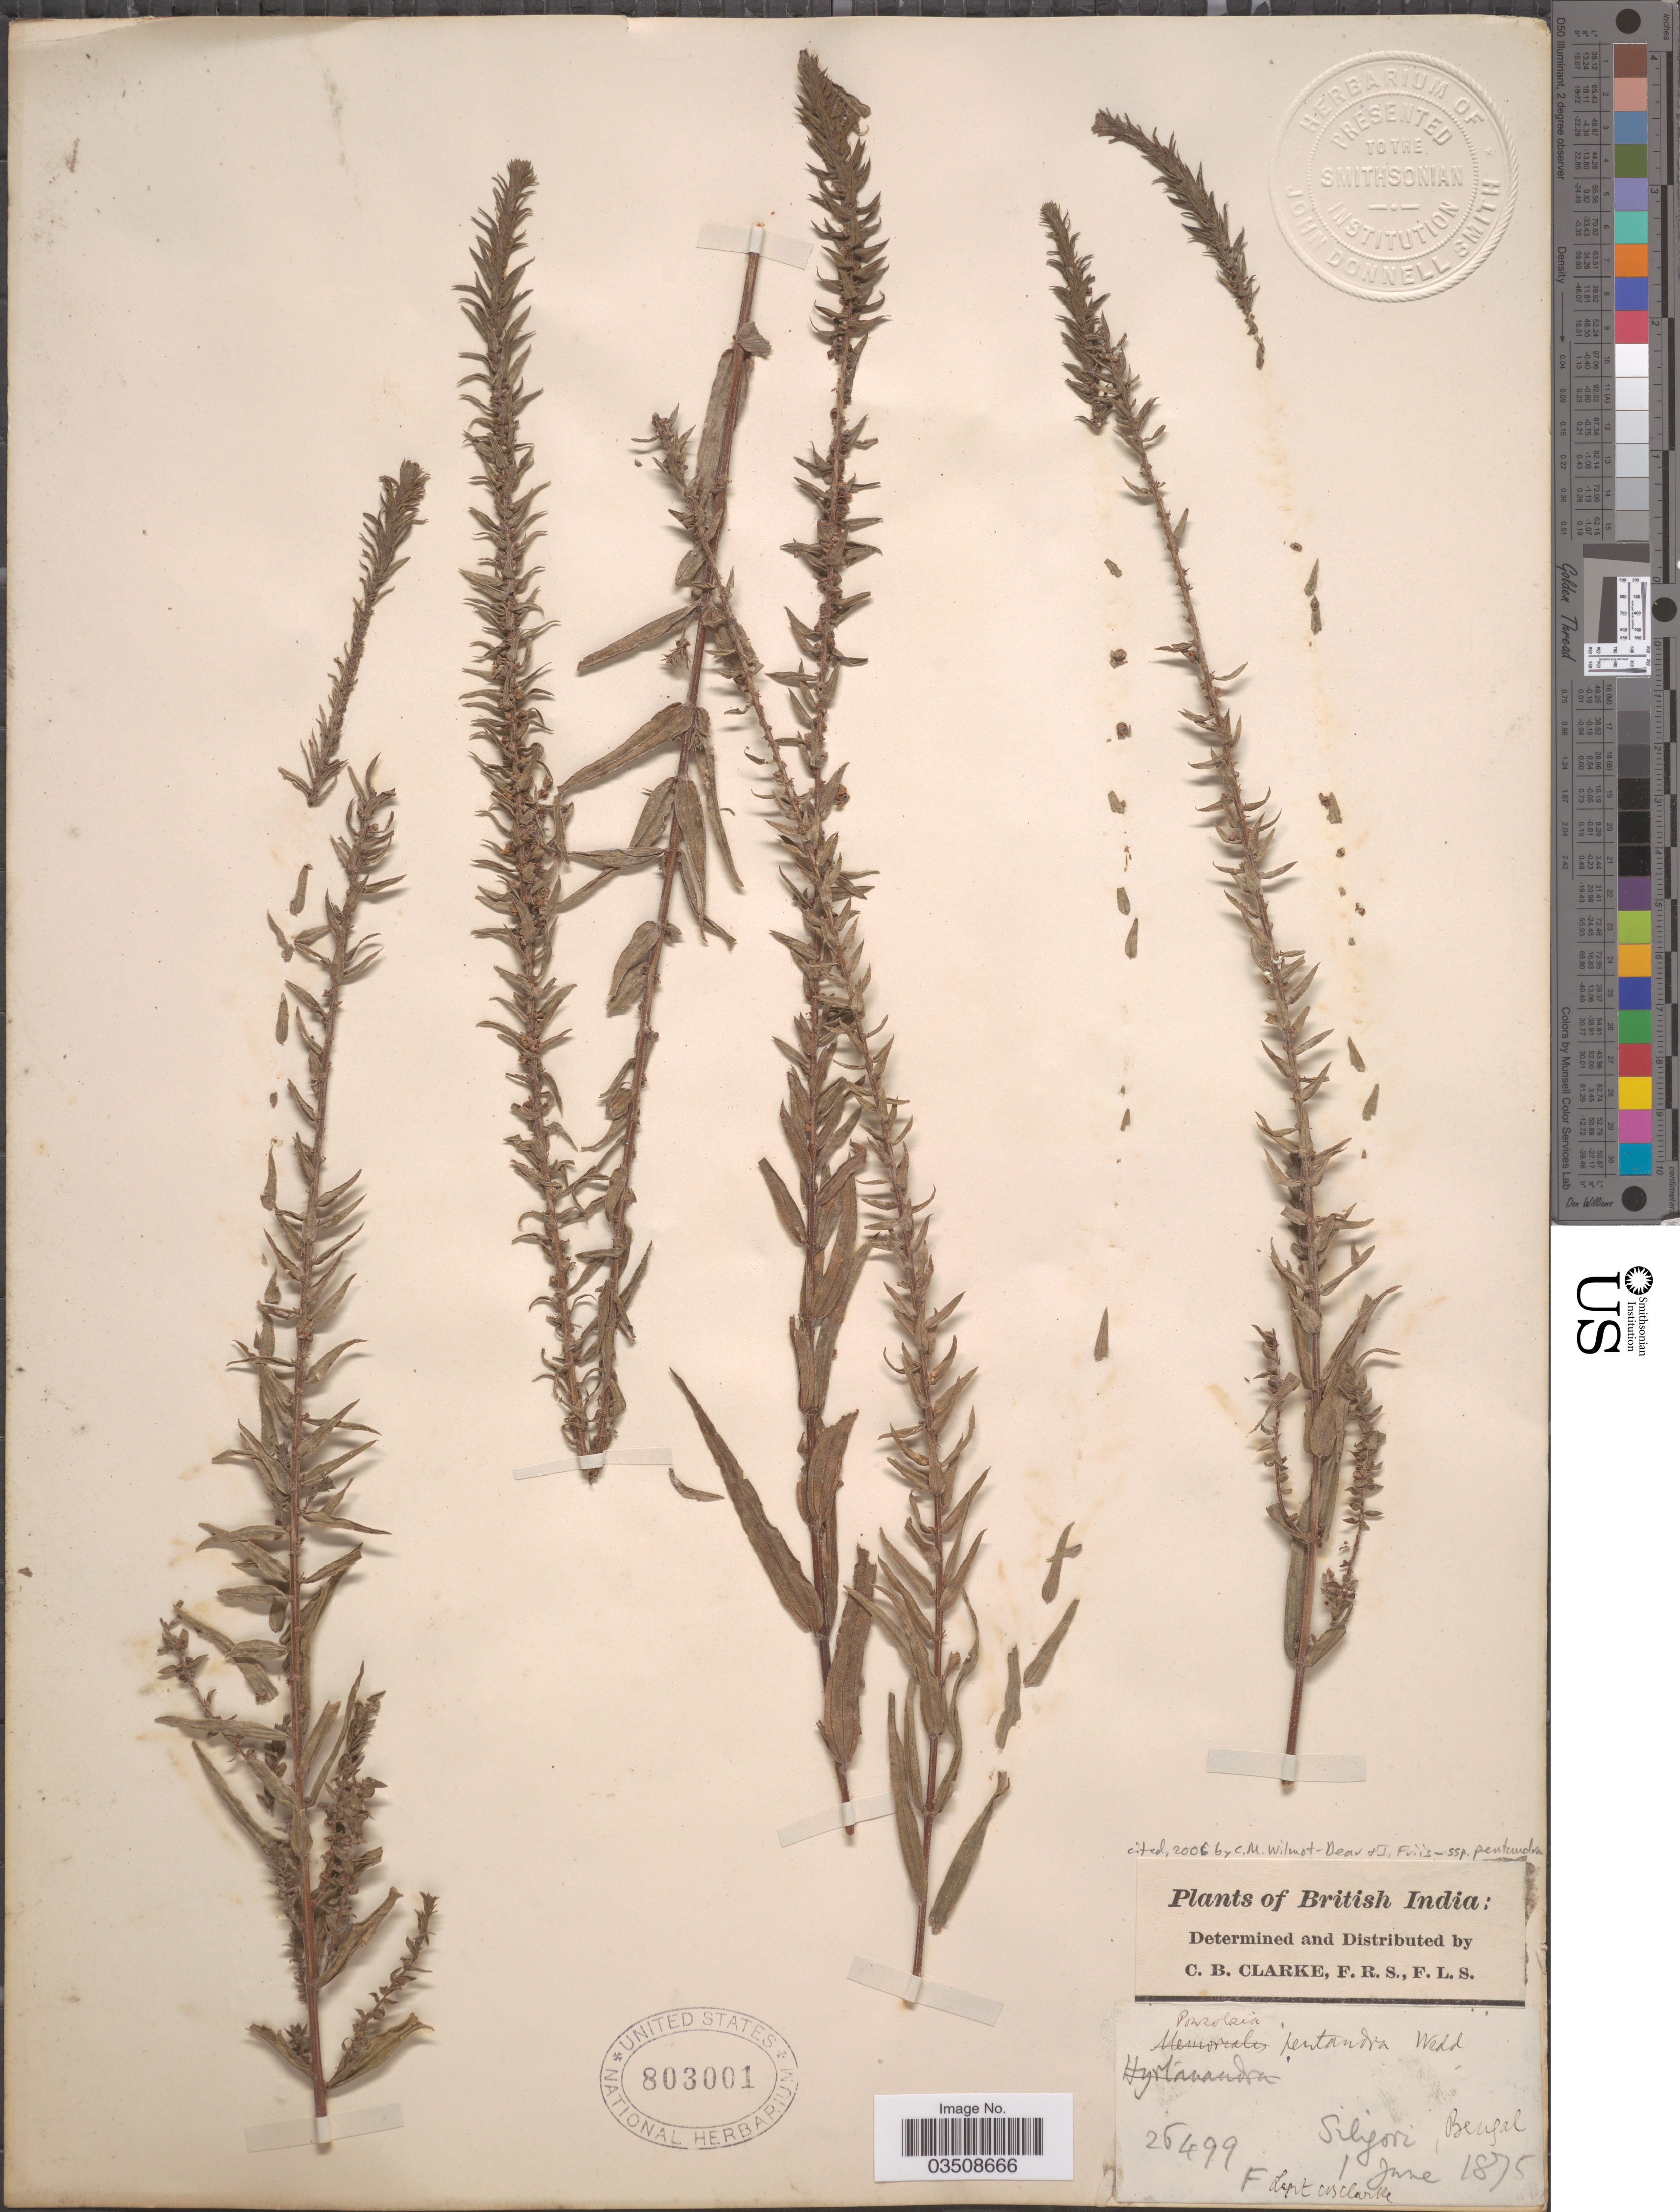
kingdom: Plantae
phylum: Tracheophyta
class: Magnoliopsida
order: Rosales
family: Urticaceae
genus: Gonostegia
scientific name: Gonostegia pentandra var. pentandra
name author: (Roxb.) Miq.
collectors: C. B. Clarke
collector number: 26499F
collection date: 1875-06-01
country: India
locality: British India. Siligori, Bengal.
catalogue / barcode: US 803001